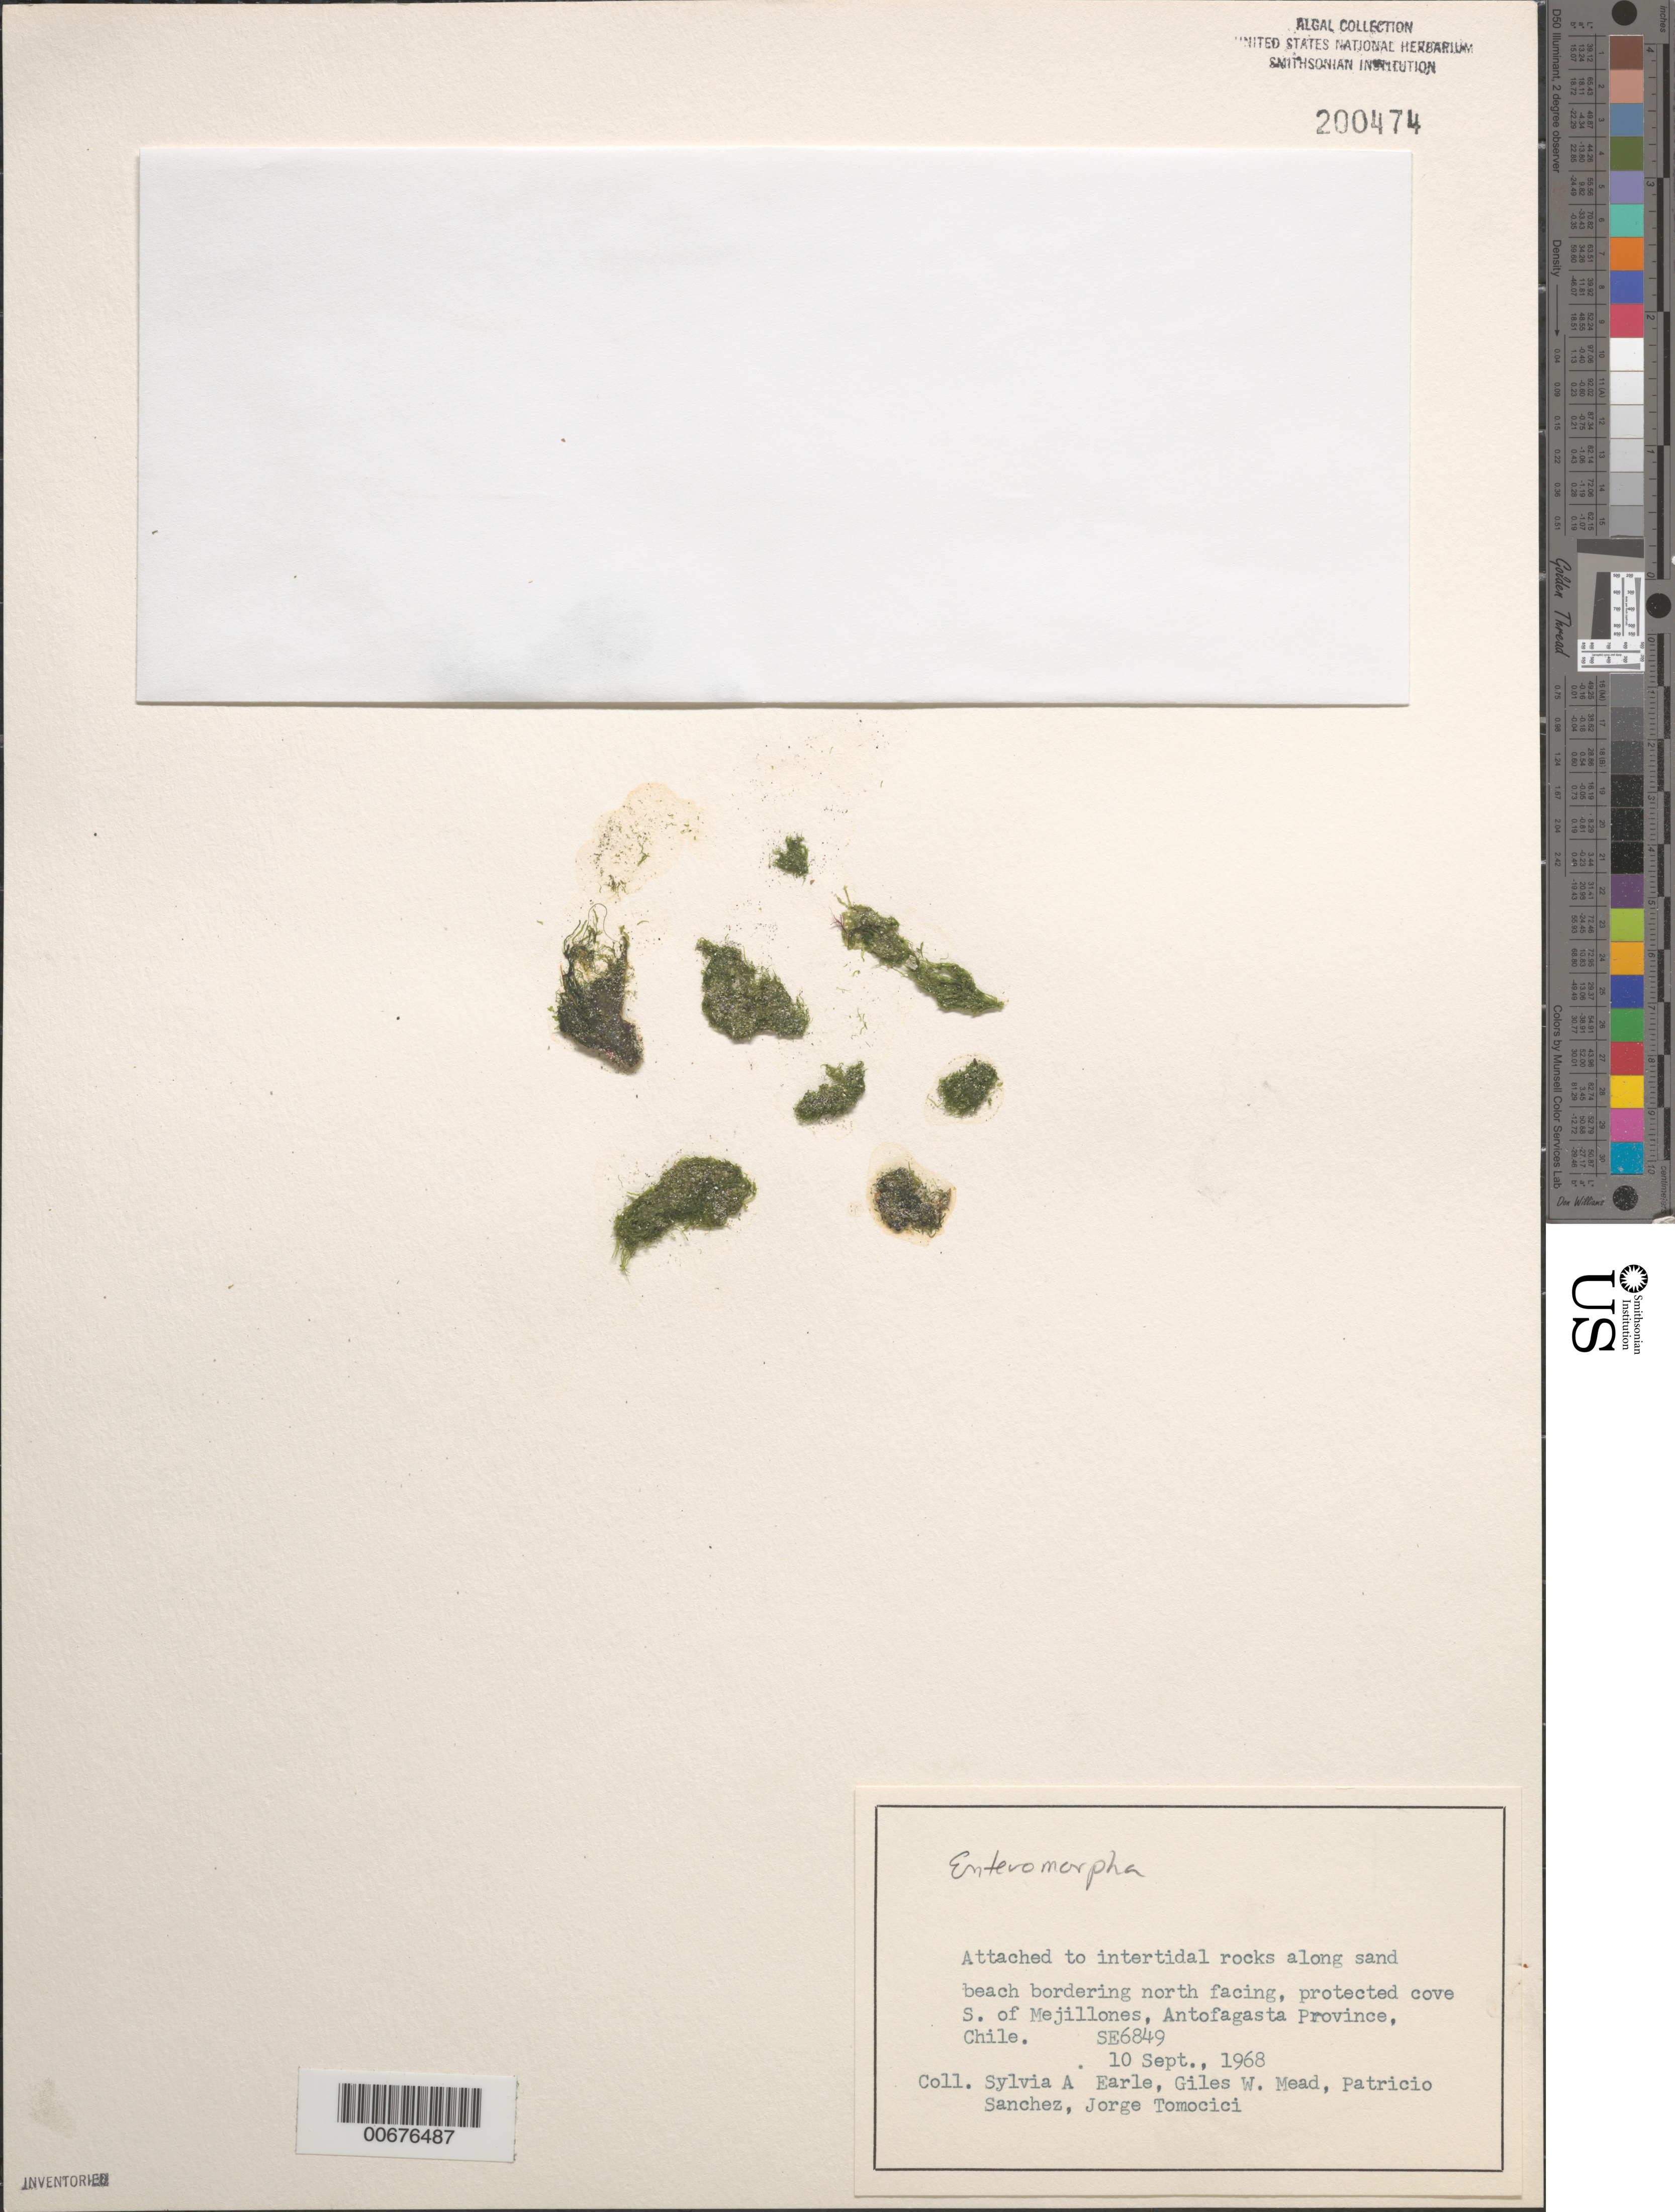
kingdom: Plantae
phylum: Chlorophyta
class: Ulvophyceae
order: Ulvales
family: Ulvaceae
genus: Ulva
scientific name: Ulva sp.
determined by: Algae name updating Project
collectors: S. A. Earle, G. W. Mead, P. Sanchez & J. Tomocici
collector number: SE6849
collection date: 1968-09-10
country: Chile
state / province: Antofagasta (II)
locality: Attached to intertidal rocks along sand beach bordering north facing, protected cove S. of Mejillones.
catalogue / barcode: US 200474